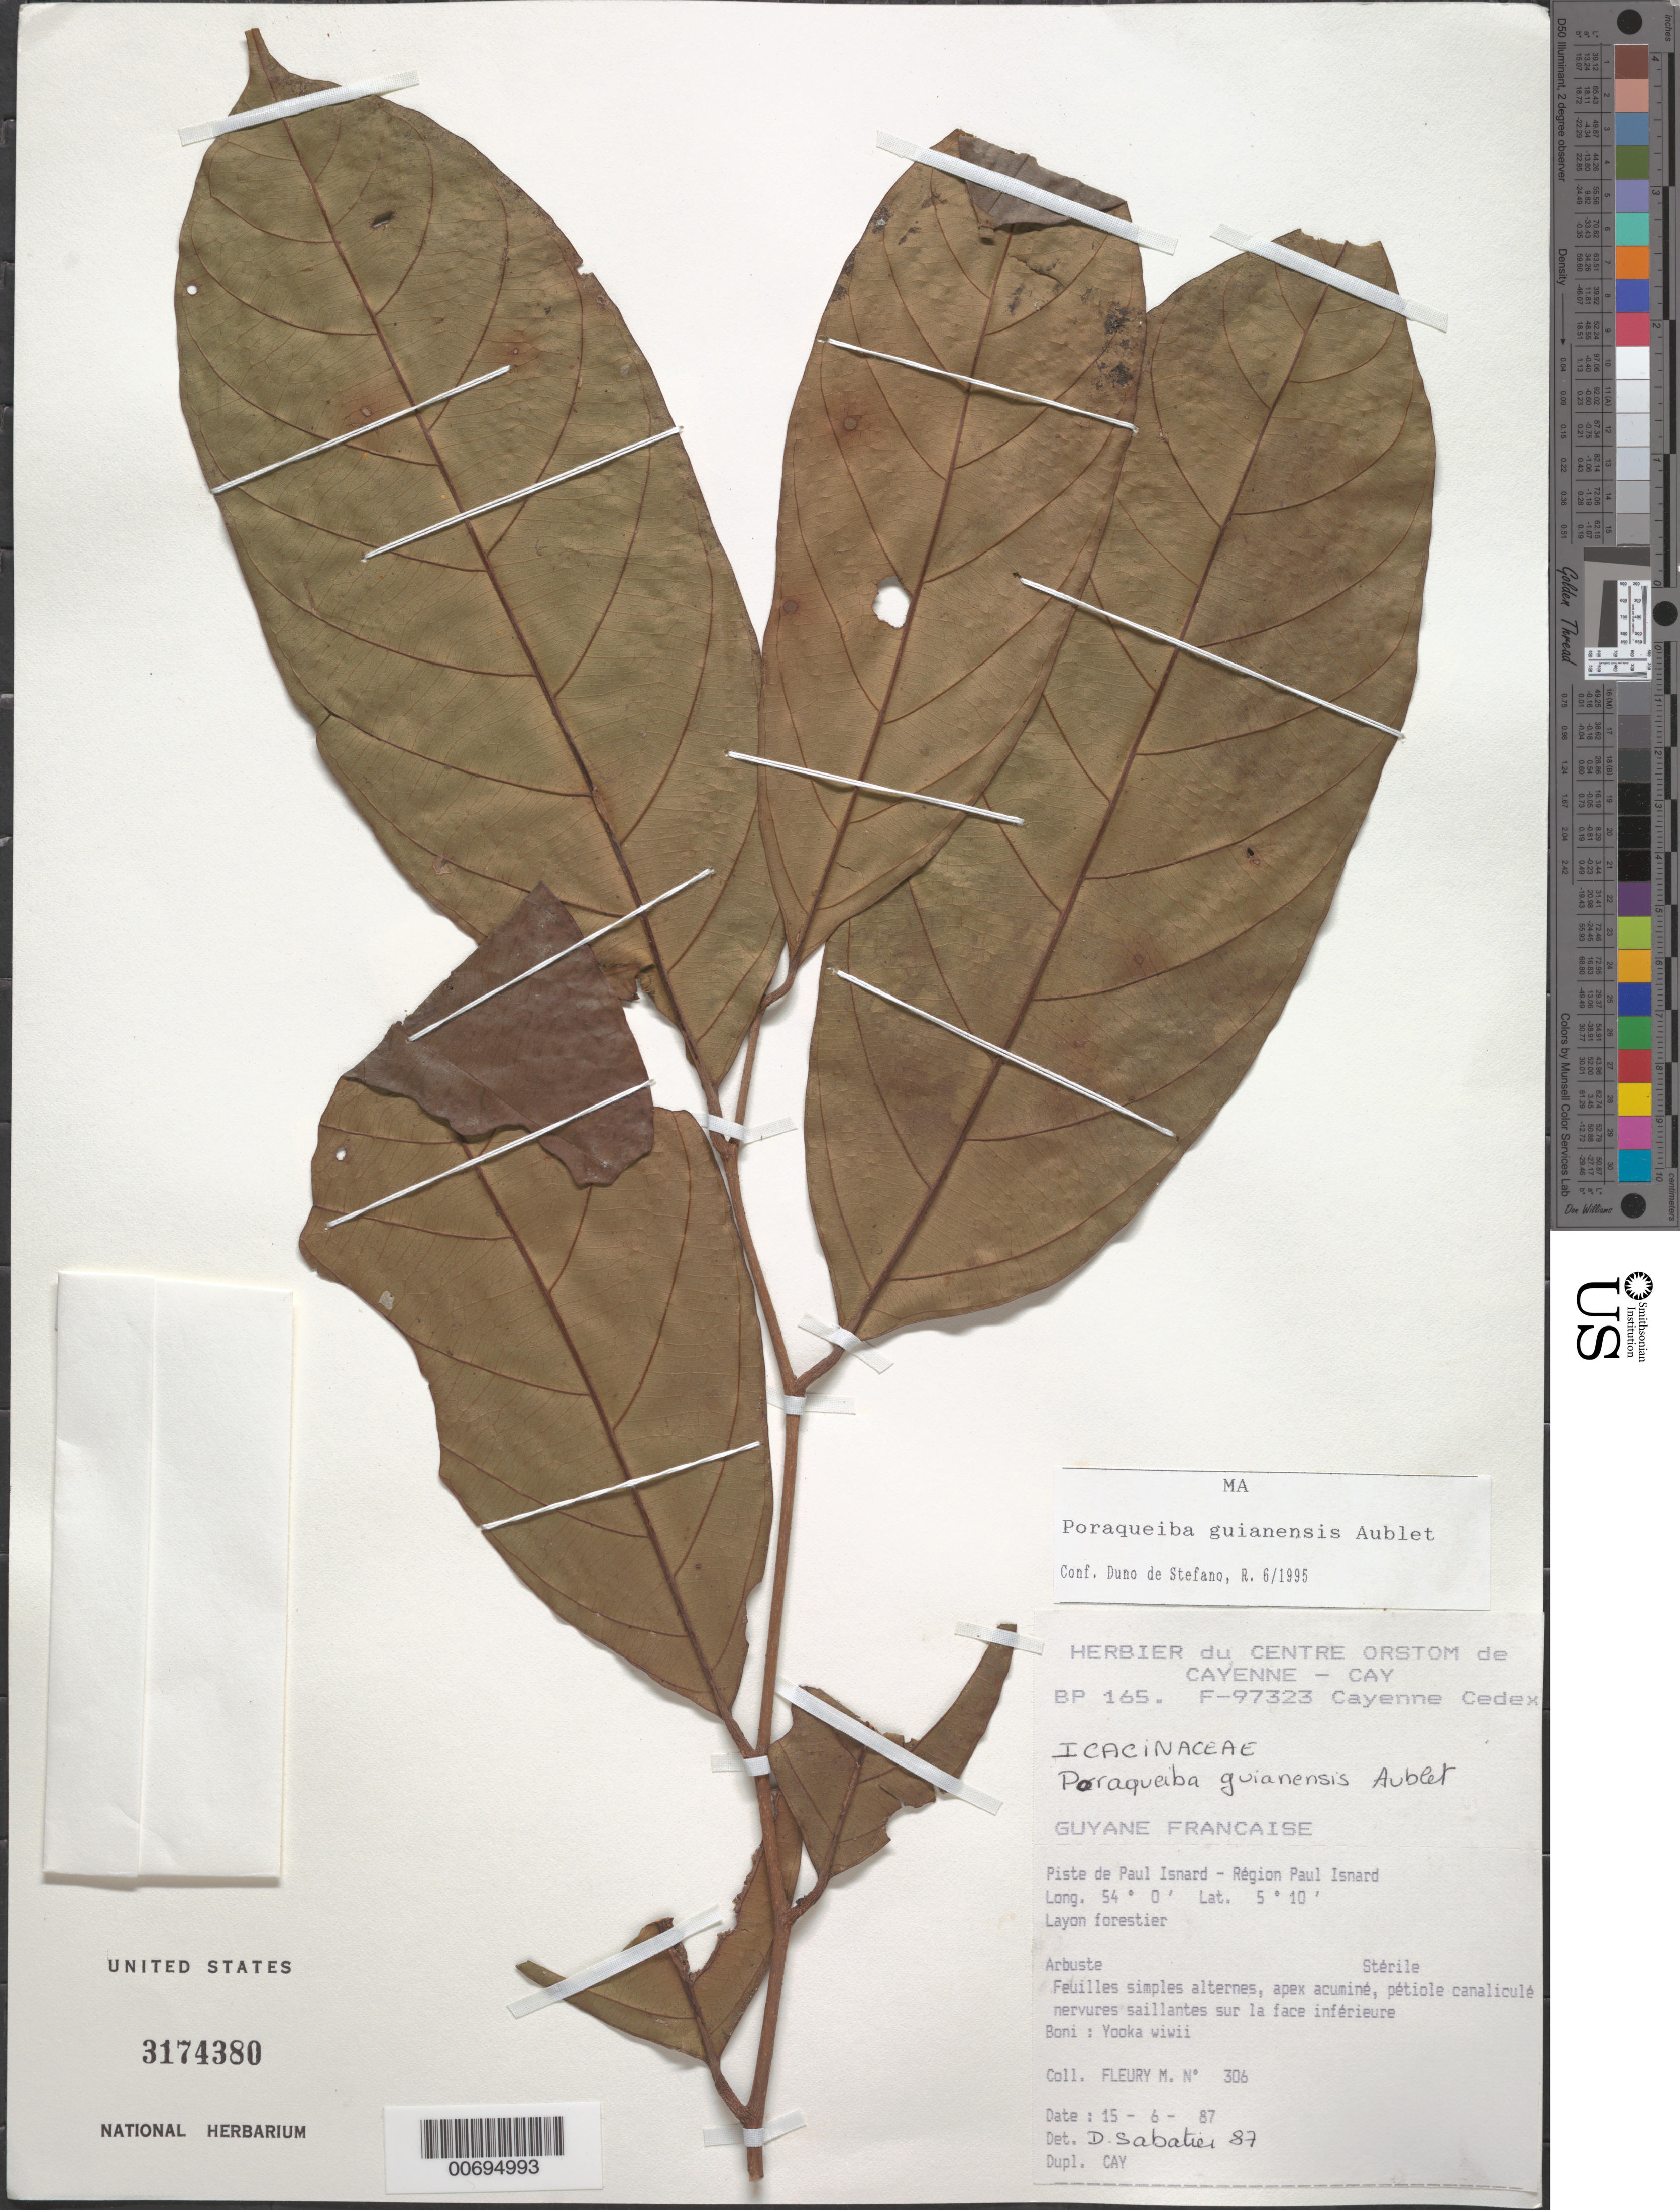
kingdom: Plantae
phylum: Tracheophyta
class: Magnoliopsida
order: Metteniusales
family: Metteniusaceae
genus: Poraqueiba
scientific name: Poraqueiba guianensis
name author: Aubl.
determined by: Duno de Stefano, R.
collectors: M. Fleury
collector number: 306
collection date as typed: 15-Jun-87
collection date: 1987-06-15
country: French Guiana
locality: Région de Paul Isnard, Piste de Paul Isnard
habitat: Forest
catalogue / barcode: US 3174380